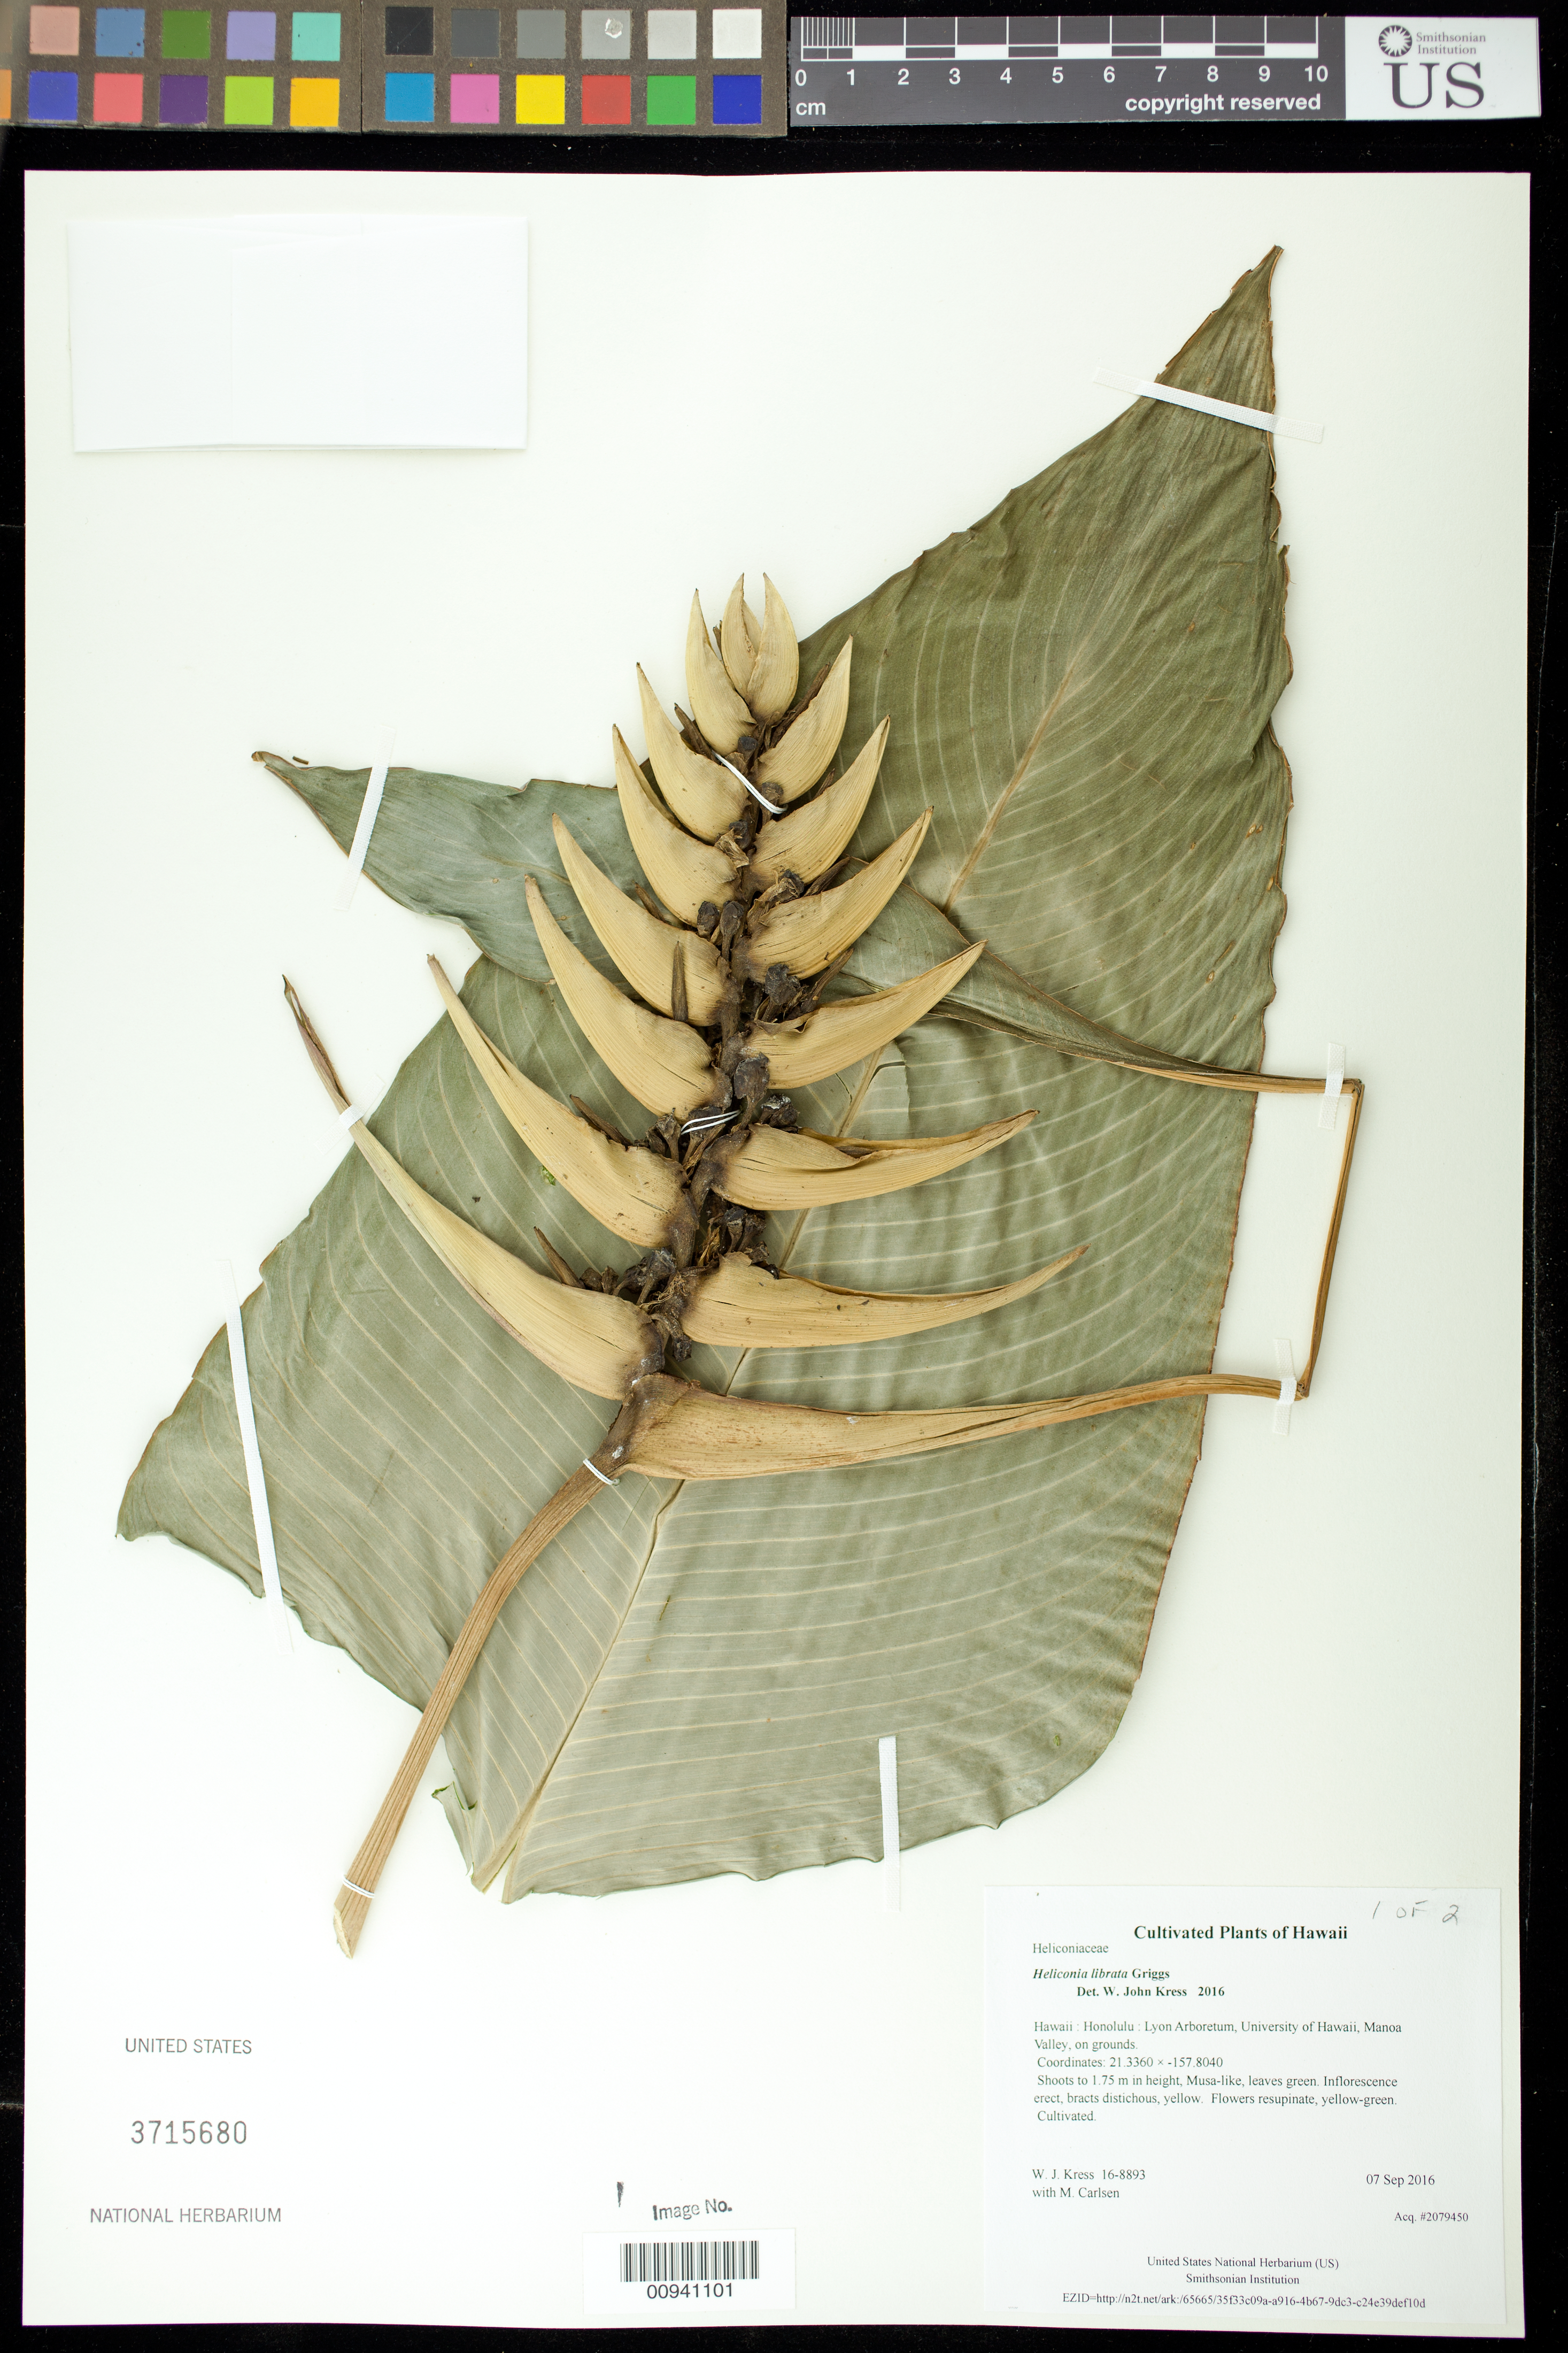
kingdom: Plantae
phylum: Tracheophyta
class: Liliopsida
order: Zingiberales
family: Heliconiaceae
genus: Heliconia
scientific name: Heliconia librata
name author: R.F. Griggs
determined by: Kress, W. J., (US), Smithsonian Institution - National Museum of Natural History (UNITED STATES)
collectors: W. J. Kress & M. M. Carlsen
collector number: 16-8893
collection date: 2016-09-07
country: United States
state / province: Hawaii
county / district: Honolulu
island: Oahu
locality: Lyon Arboretum, University of Hawaii, Manoa Valley, on grounds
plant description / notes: Frozen tissue stored in Biorepository at AG5NN62; dried tissue stored at AG5NN61.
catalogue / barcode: US 3715680